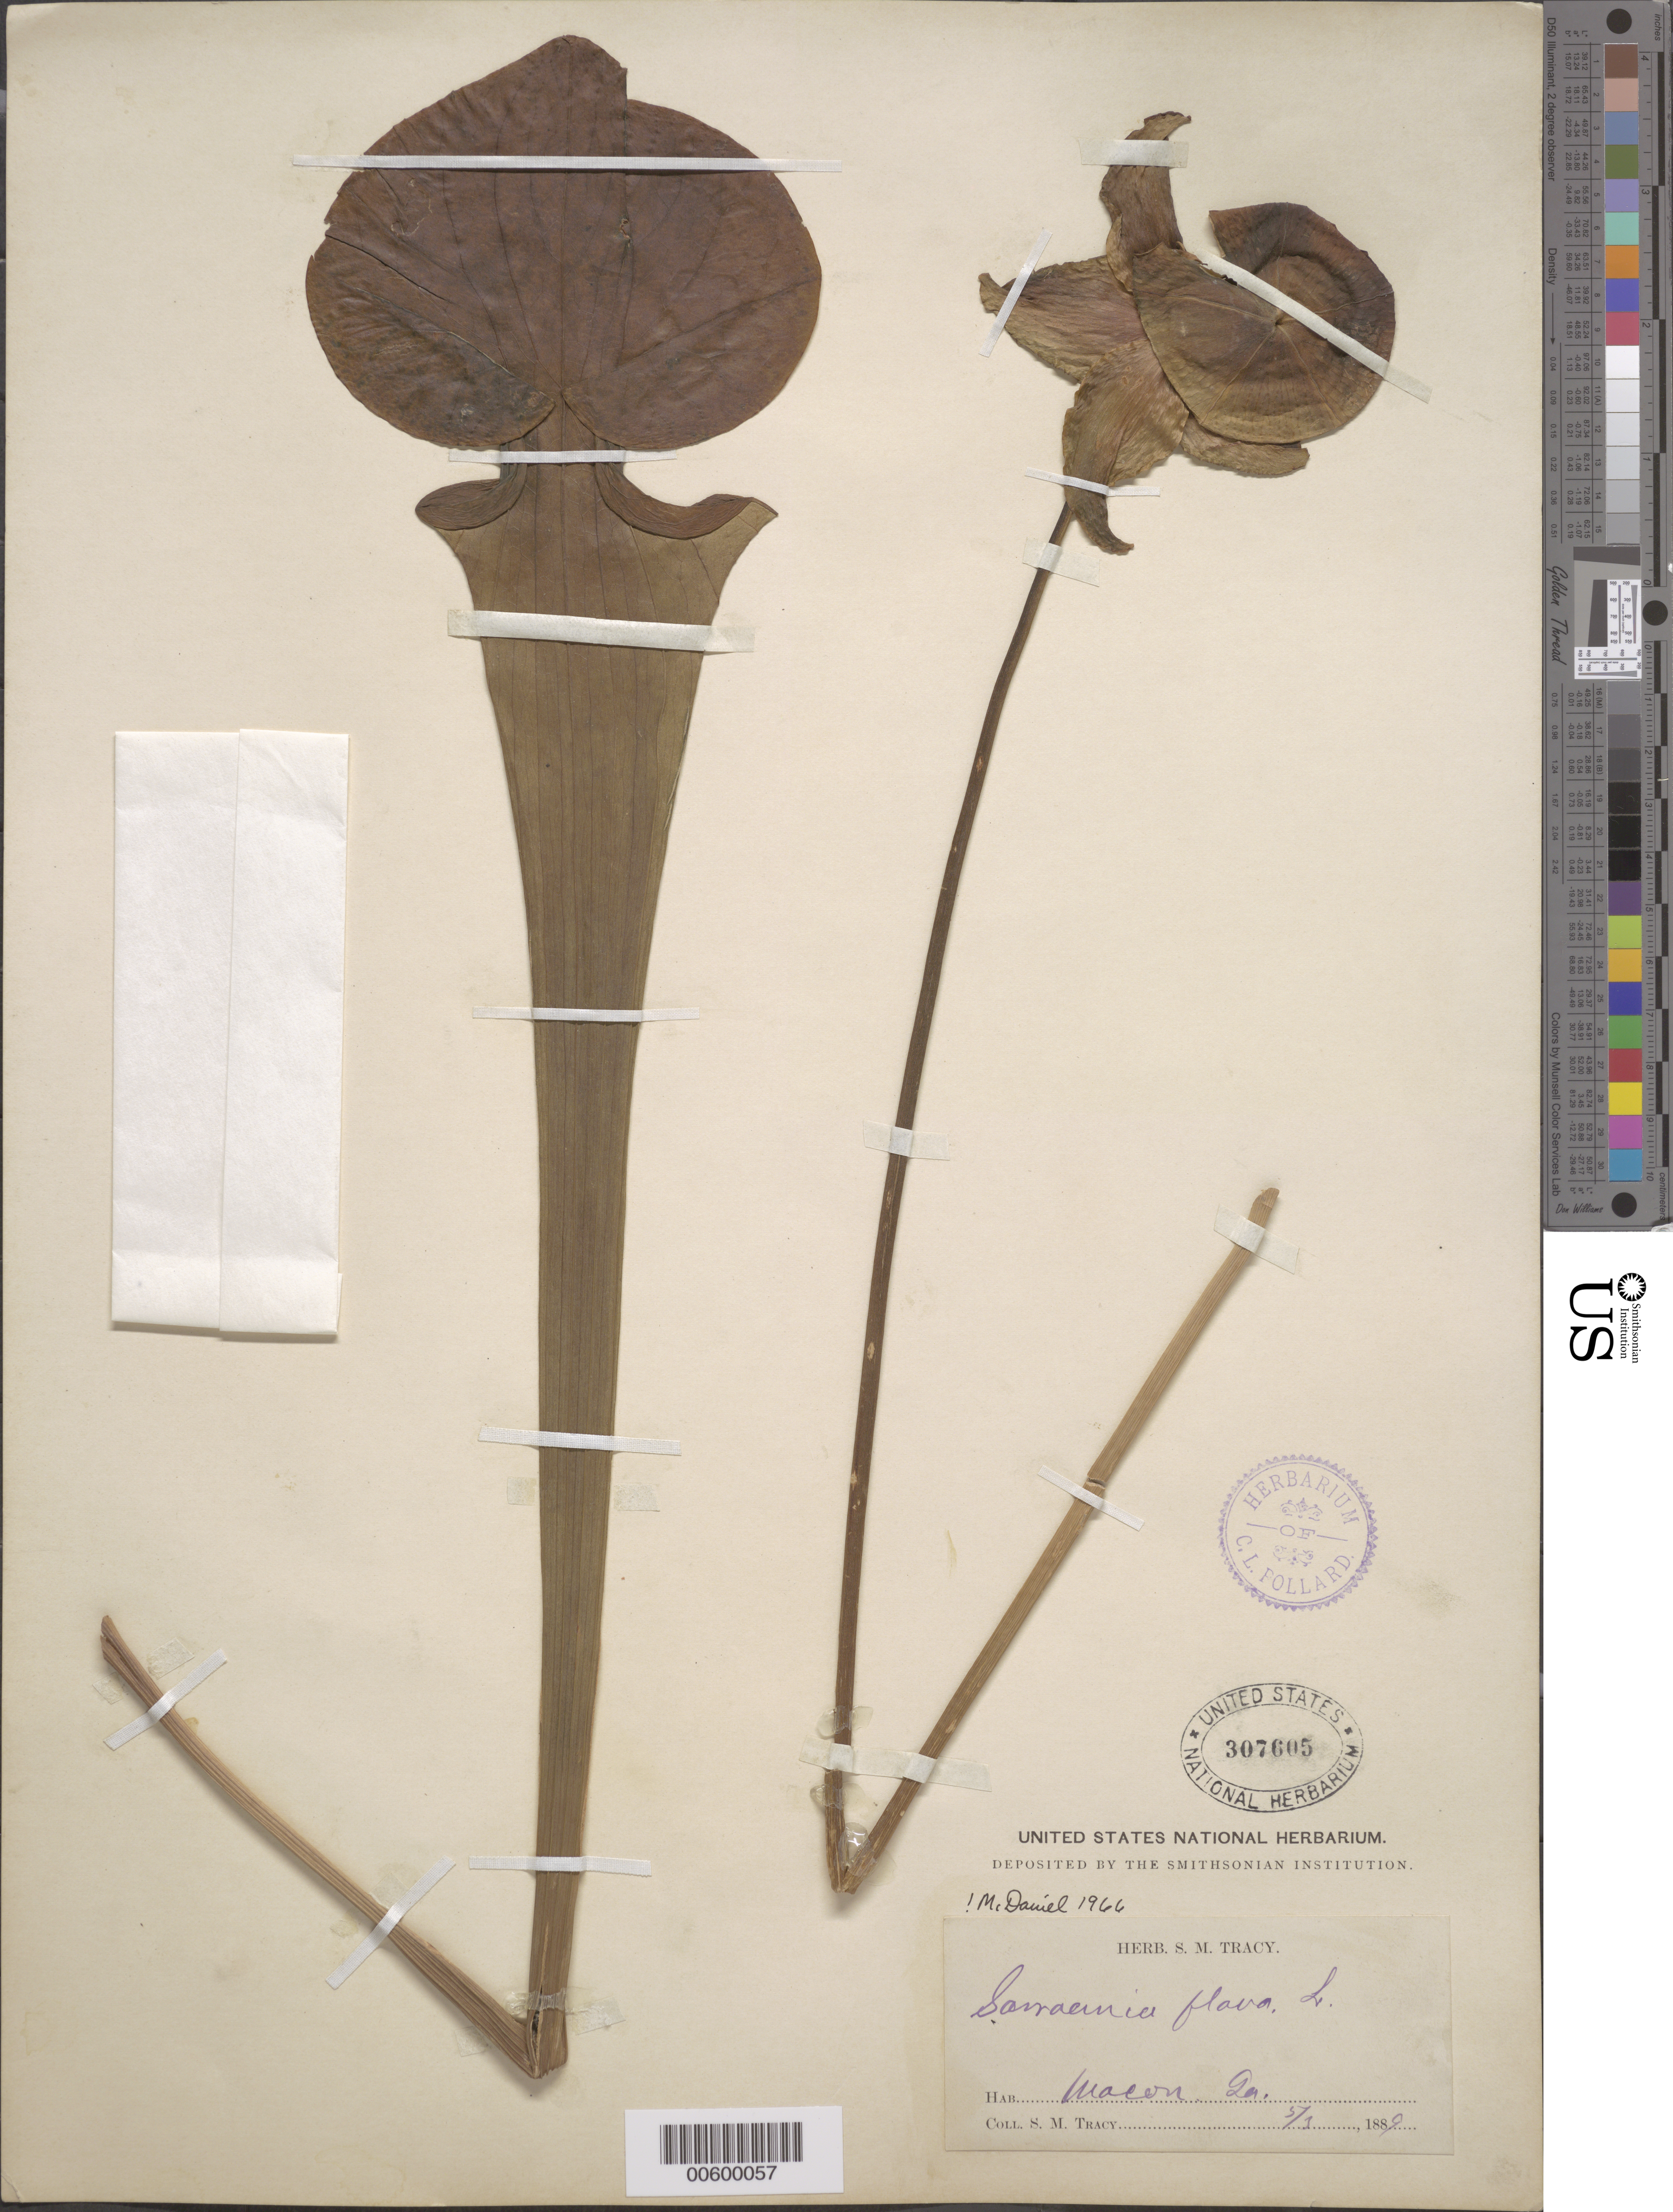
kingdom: Plantae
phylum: Tracheophyta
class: Magnoliopsida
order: Ericales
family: Sarraceniaceae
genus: Sarracenia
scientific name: Sarracenia flava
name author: L.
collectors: S. M. Tracy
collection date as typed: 03 May 1889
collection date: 1889-05-03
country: United States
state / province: Georgia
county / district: Bibb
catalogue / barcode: US 307605